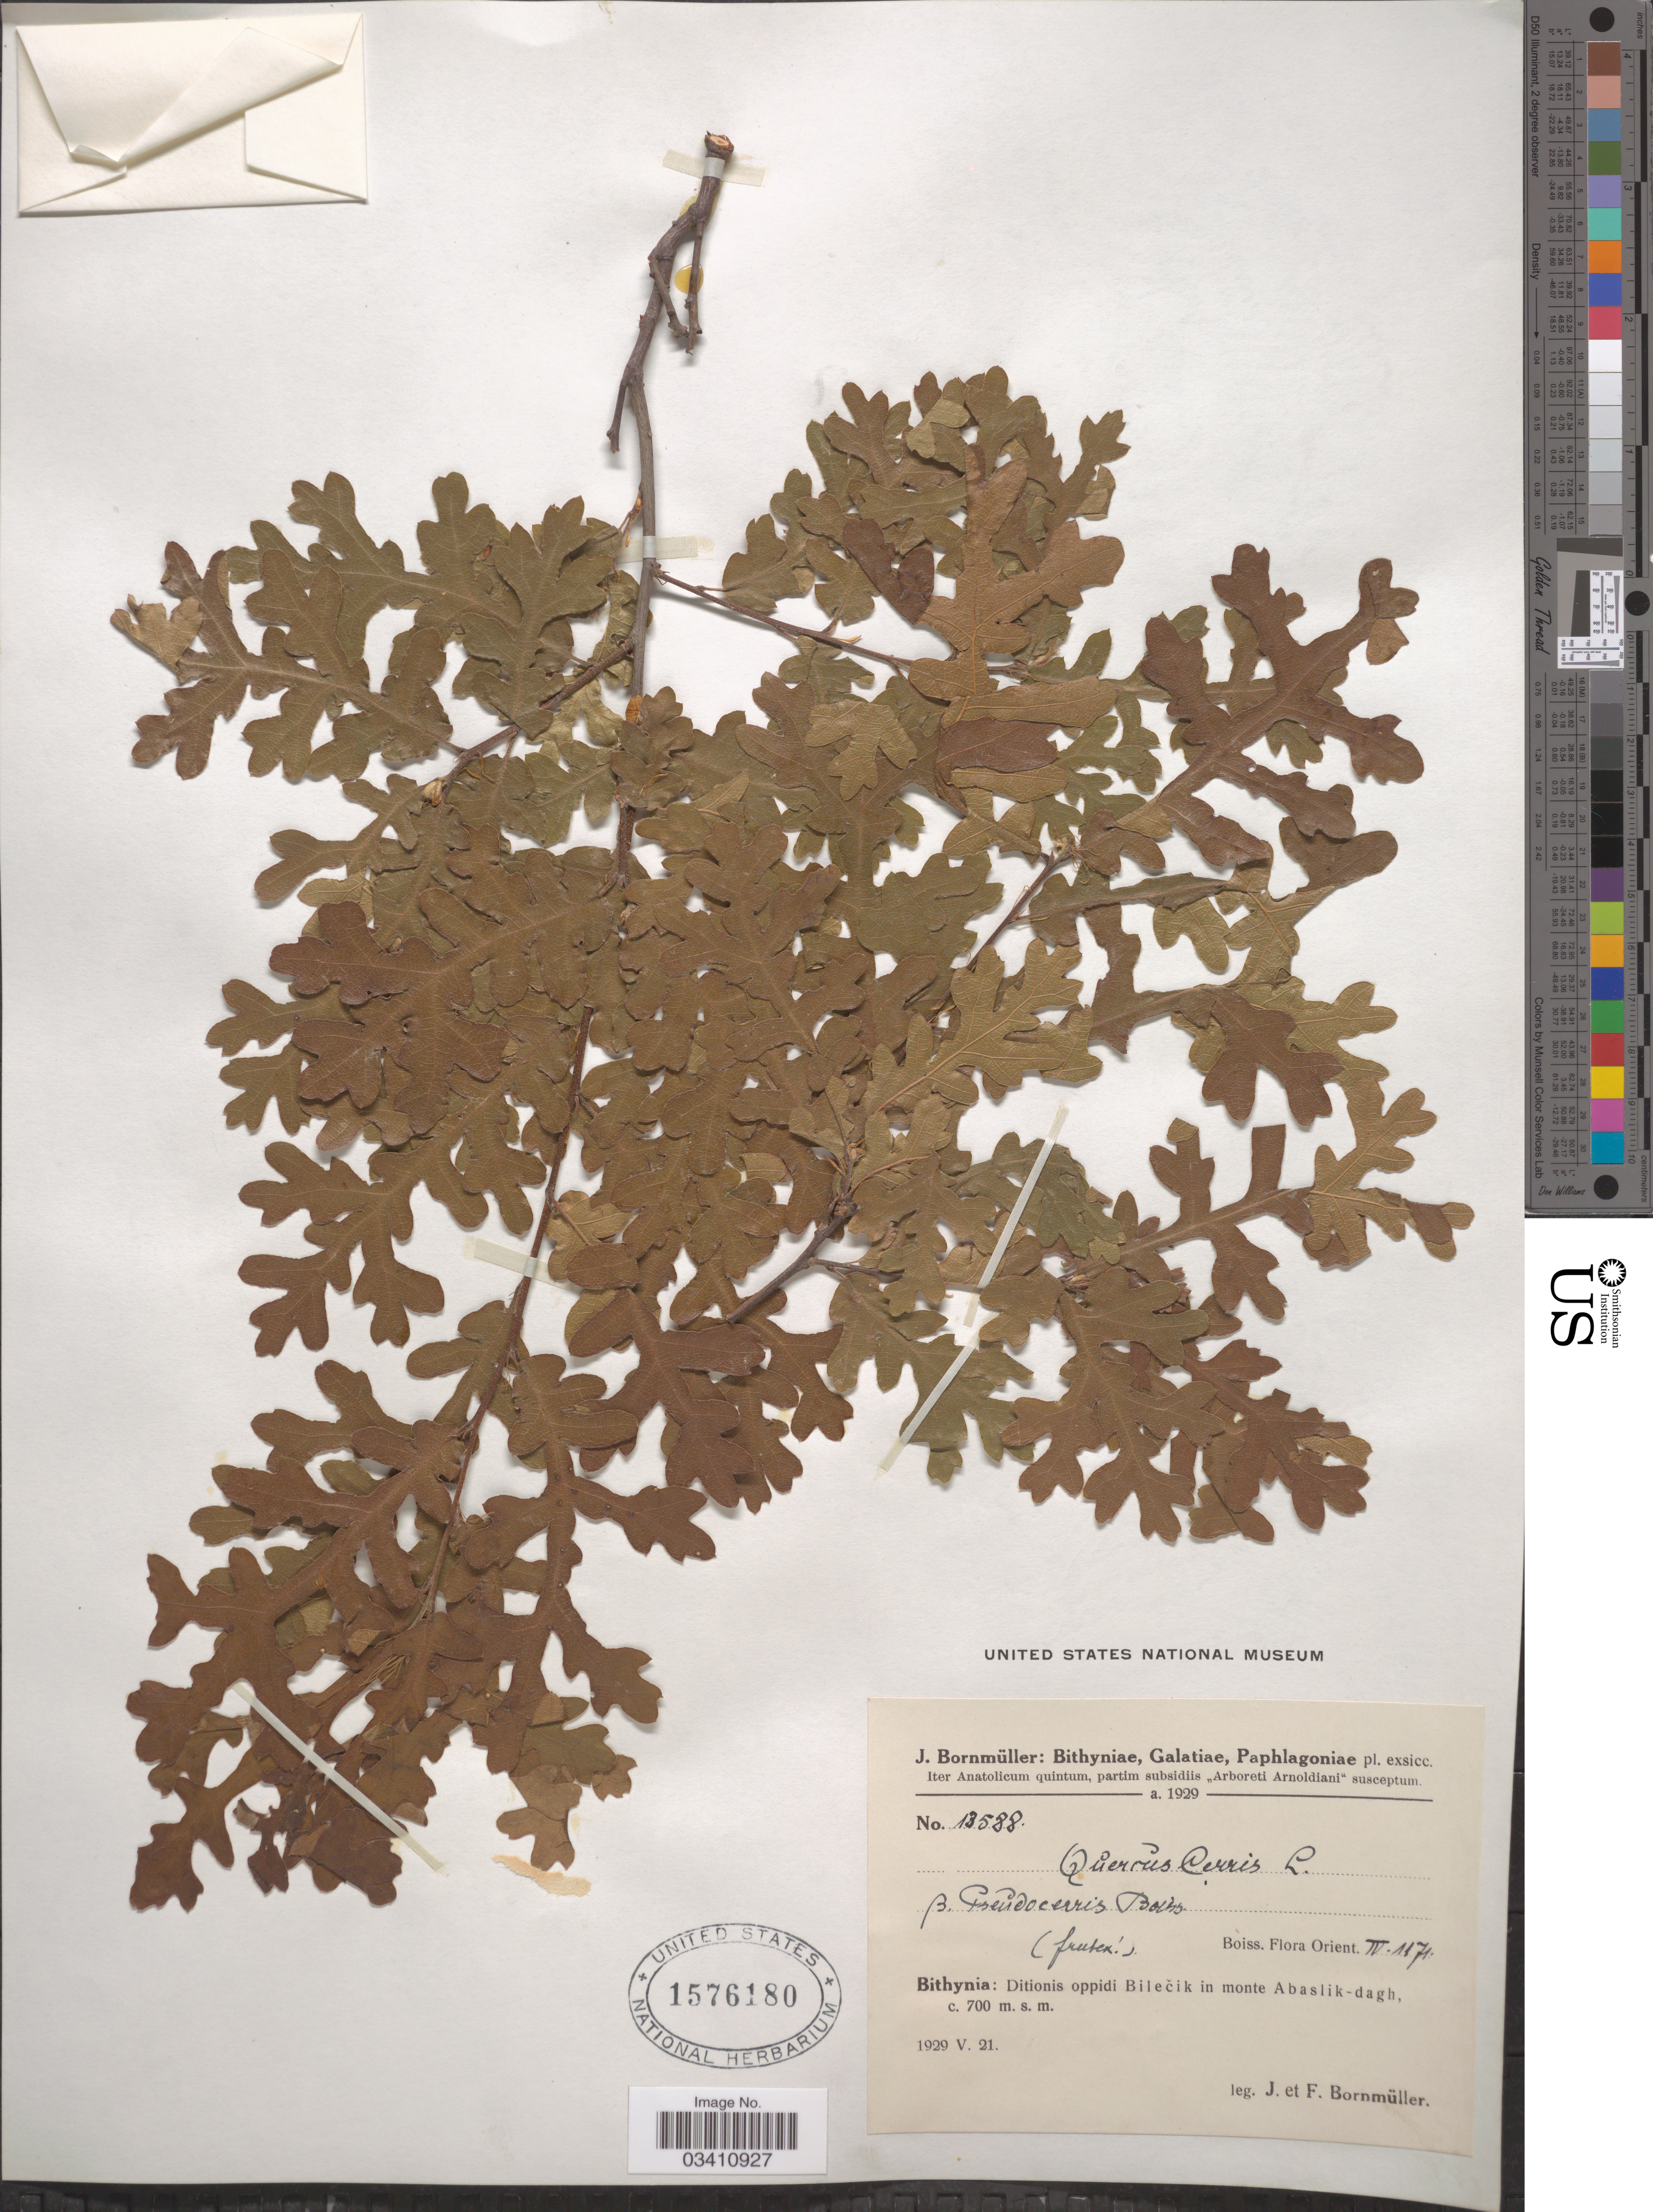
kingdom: Plantae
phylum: Tracheophyta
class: Magnoliopsida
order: Fagales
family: Fagaceae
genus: Quercus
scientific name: Quercus cerris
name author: L.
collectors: J. Bornmüller & F. Bornmüller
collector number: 13588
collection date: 1929-05-21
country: Turkey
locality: Bithynia: Ditionis oppidi Bilecik in monte Abaslik-dagh.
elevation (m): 700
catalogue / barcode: US 1576180